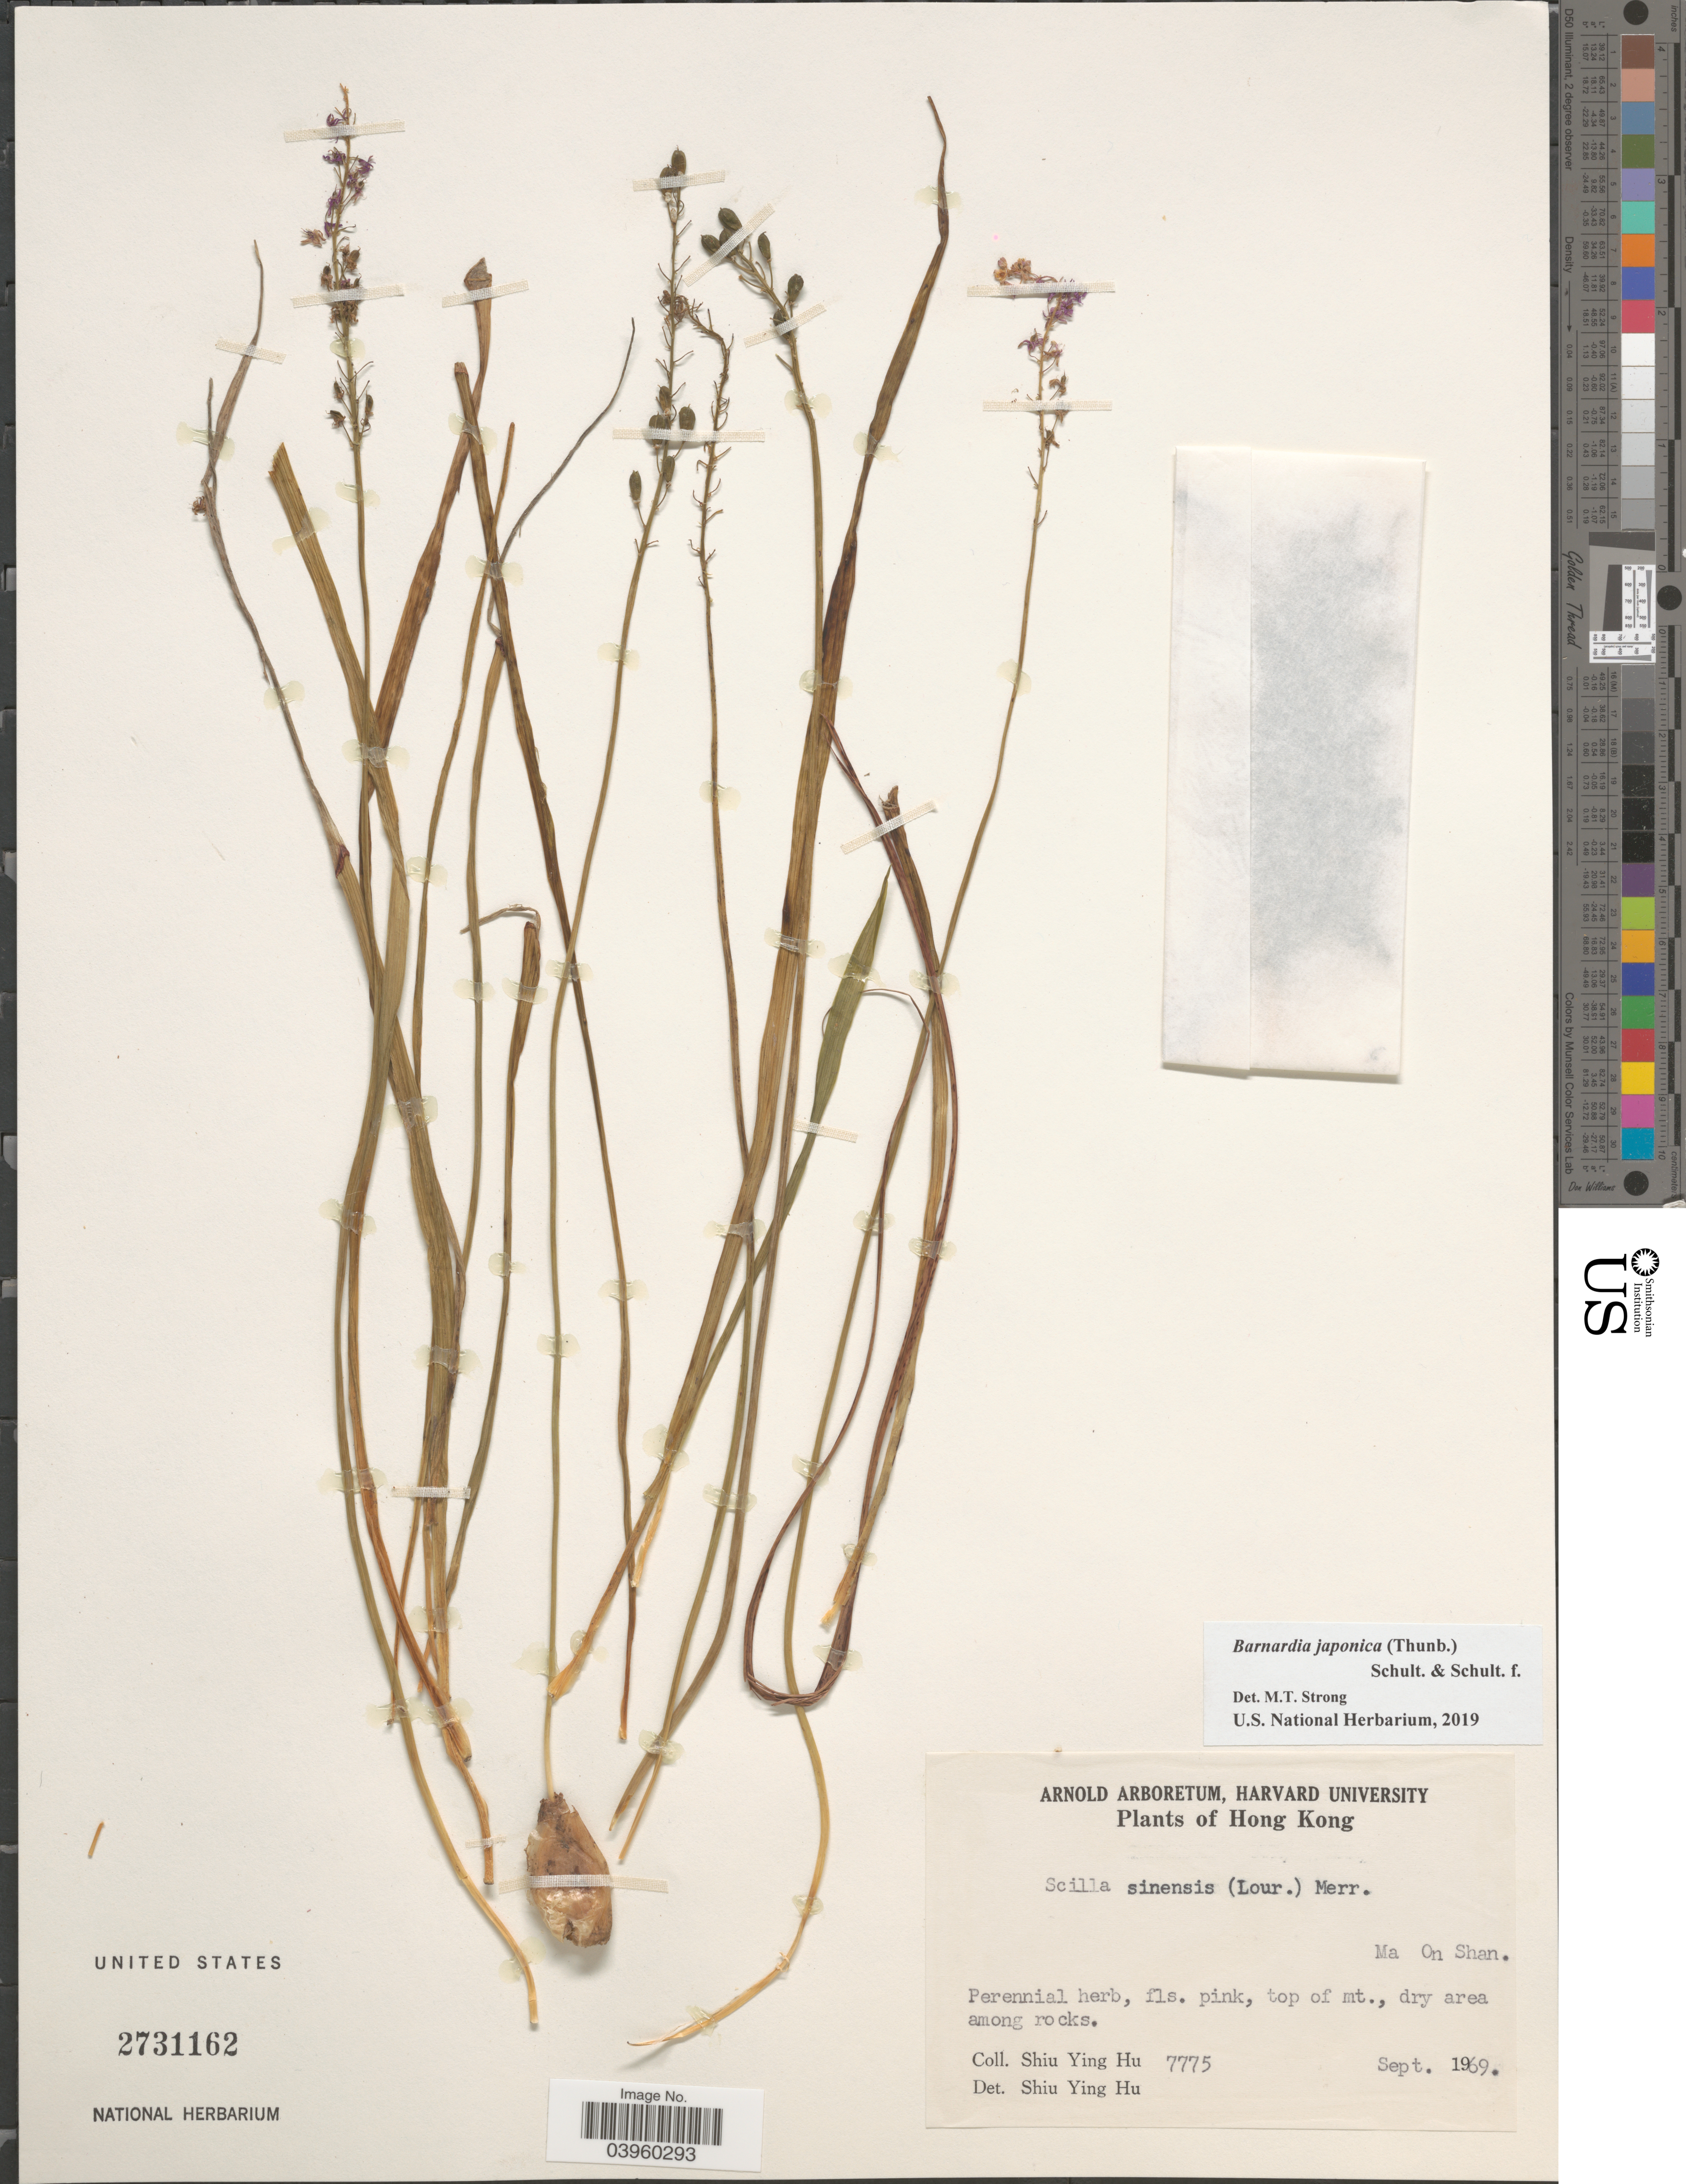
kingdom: Plantae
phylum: Tracheophyta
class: Liliopsida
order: Asparagales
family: Asparagaceae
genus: Barnardia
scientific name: Barnardia japonica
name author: (Thunb.) Schult. & Schult. f.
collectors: S. Y. Hu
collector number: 7775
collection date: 1969-09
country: China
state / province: Hong Kong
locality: Ma On Shan.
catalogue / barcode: US 2731162